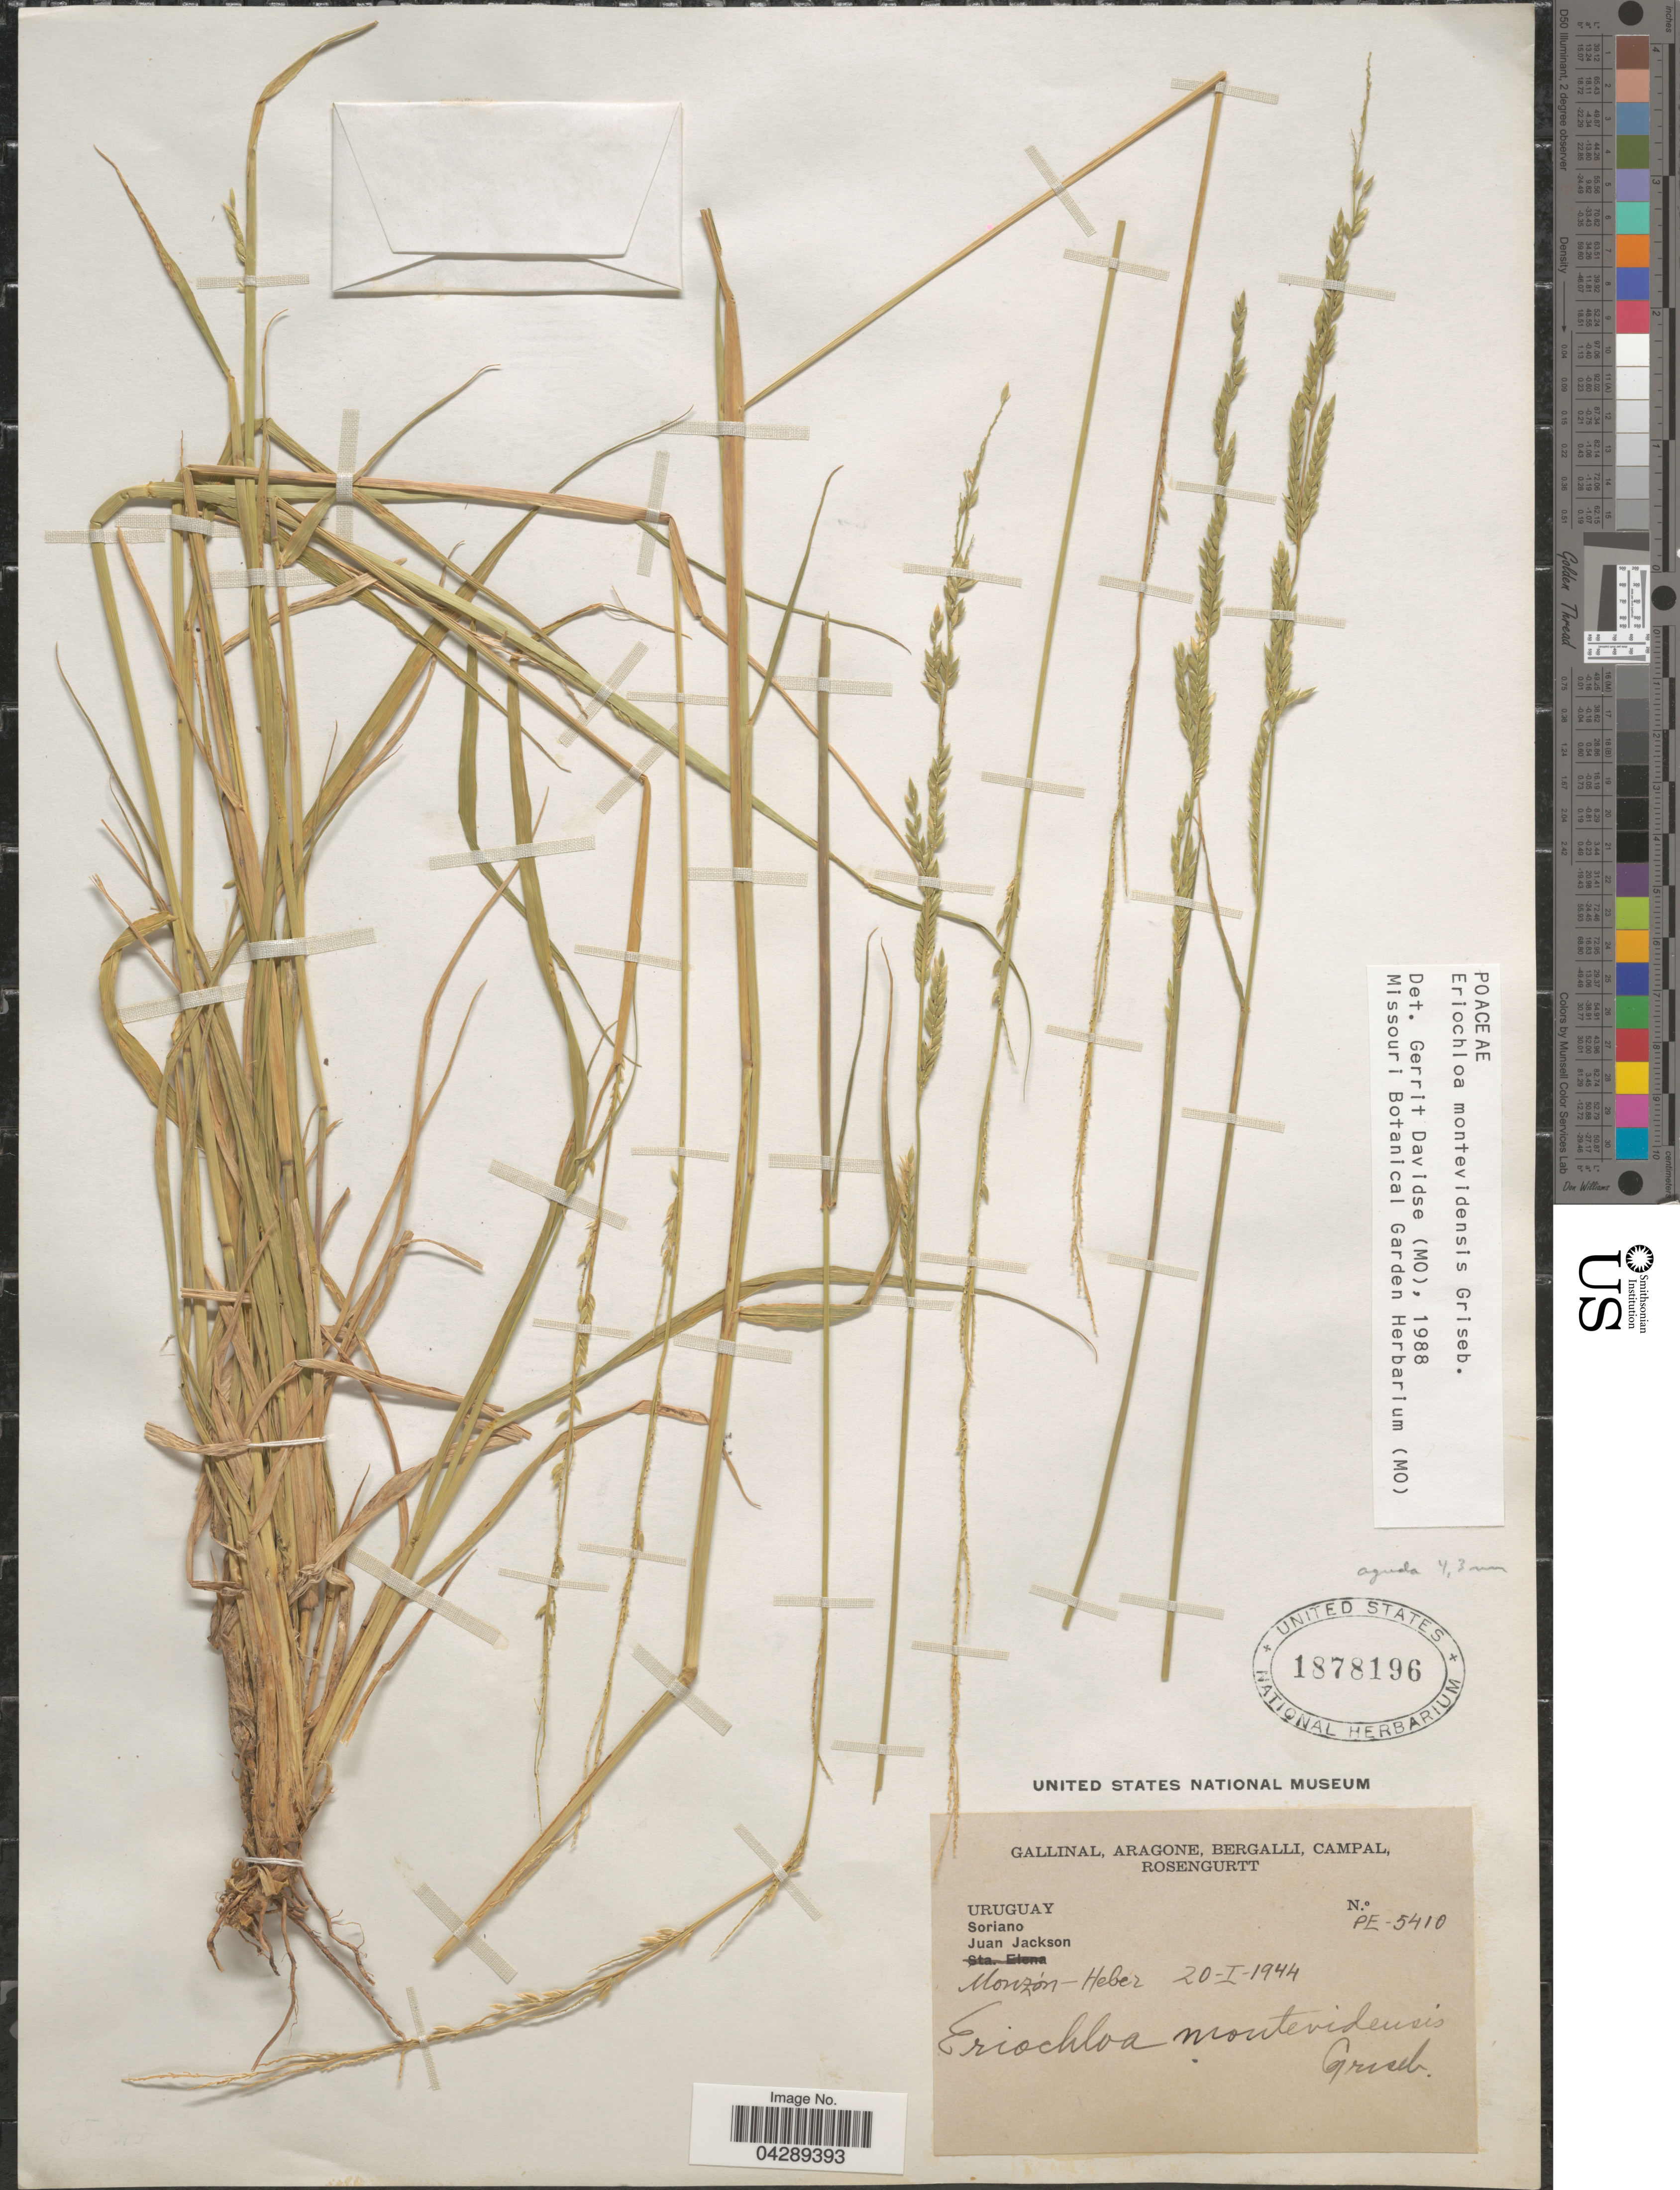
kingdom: Plantae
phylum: Tracheophyta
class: Liliopsida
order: Poales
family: Poaceae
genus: Eriochloa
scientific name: Eriochloa montevidensis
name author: Griseb.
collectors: -. Gallinal, -- Aragone, -- Bergalli, -- Campal & Rosengurtt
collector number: PE-5410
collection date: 1944-01-20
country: Uruguay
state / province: Soriano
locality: Juan Jackson. Monzón-Heber.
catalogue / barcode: US 1878196